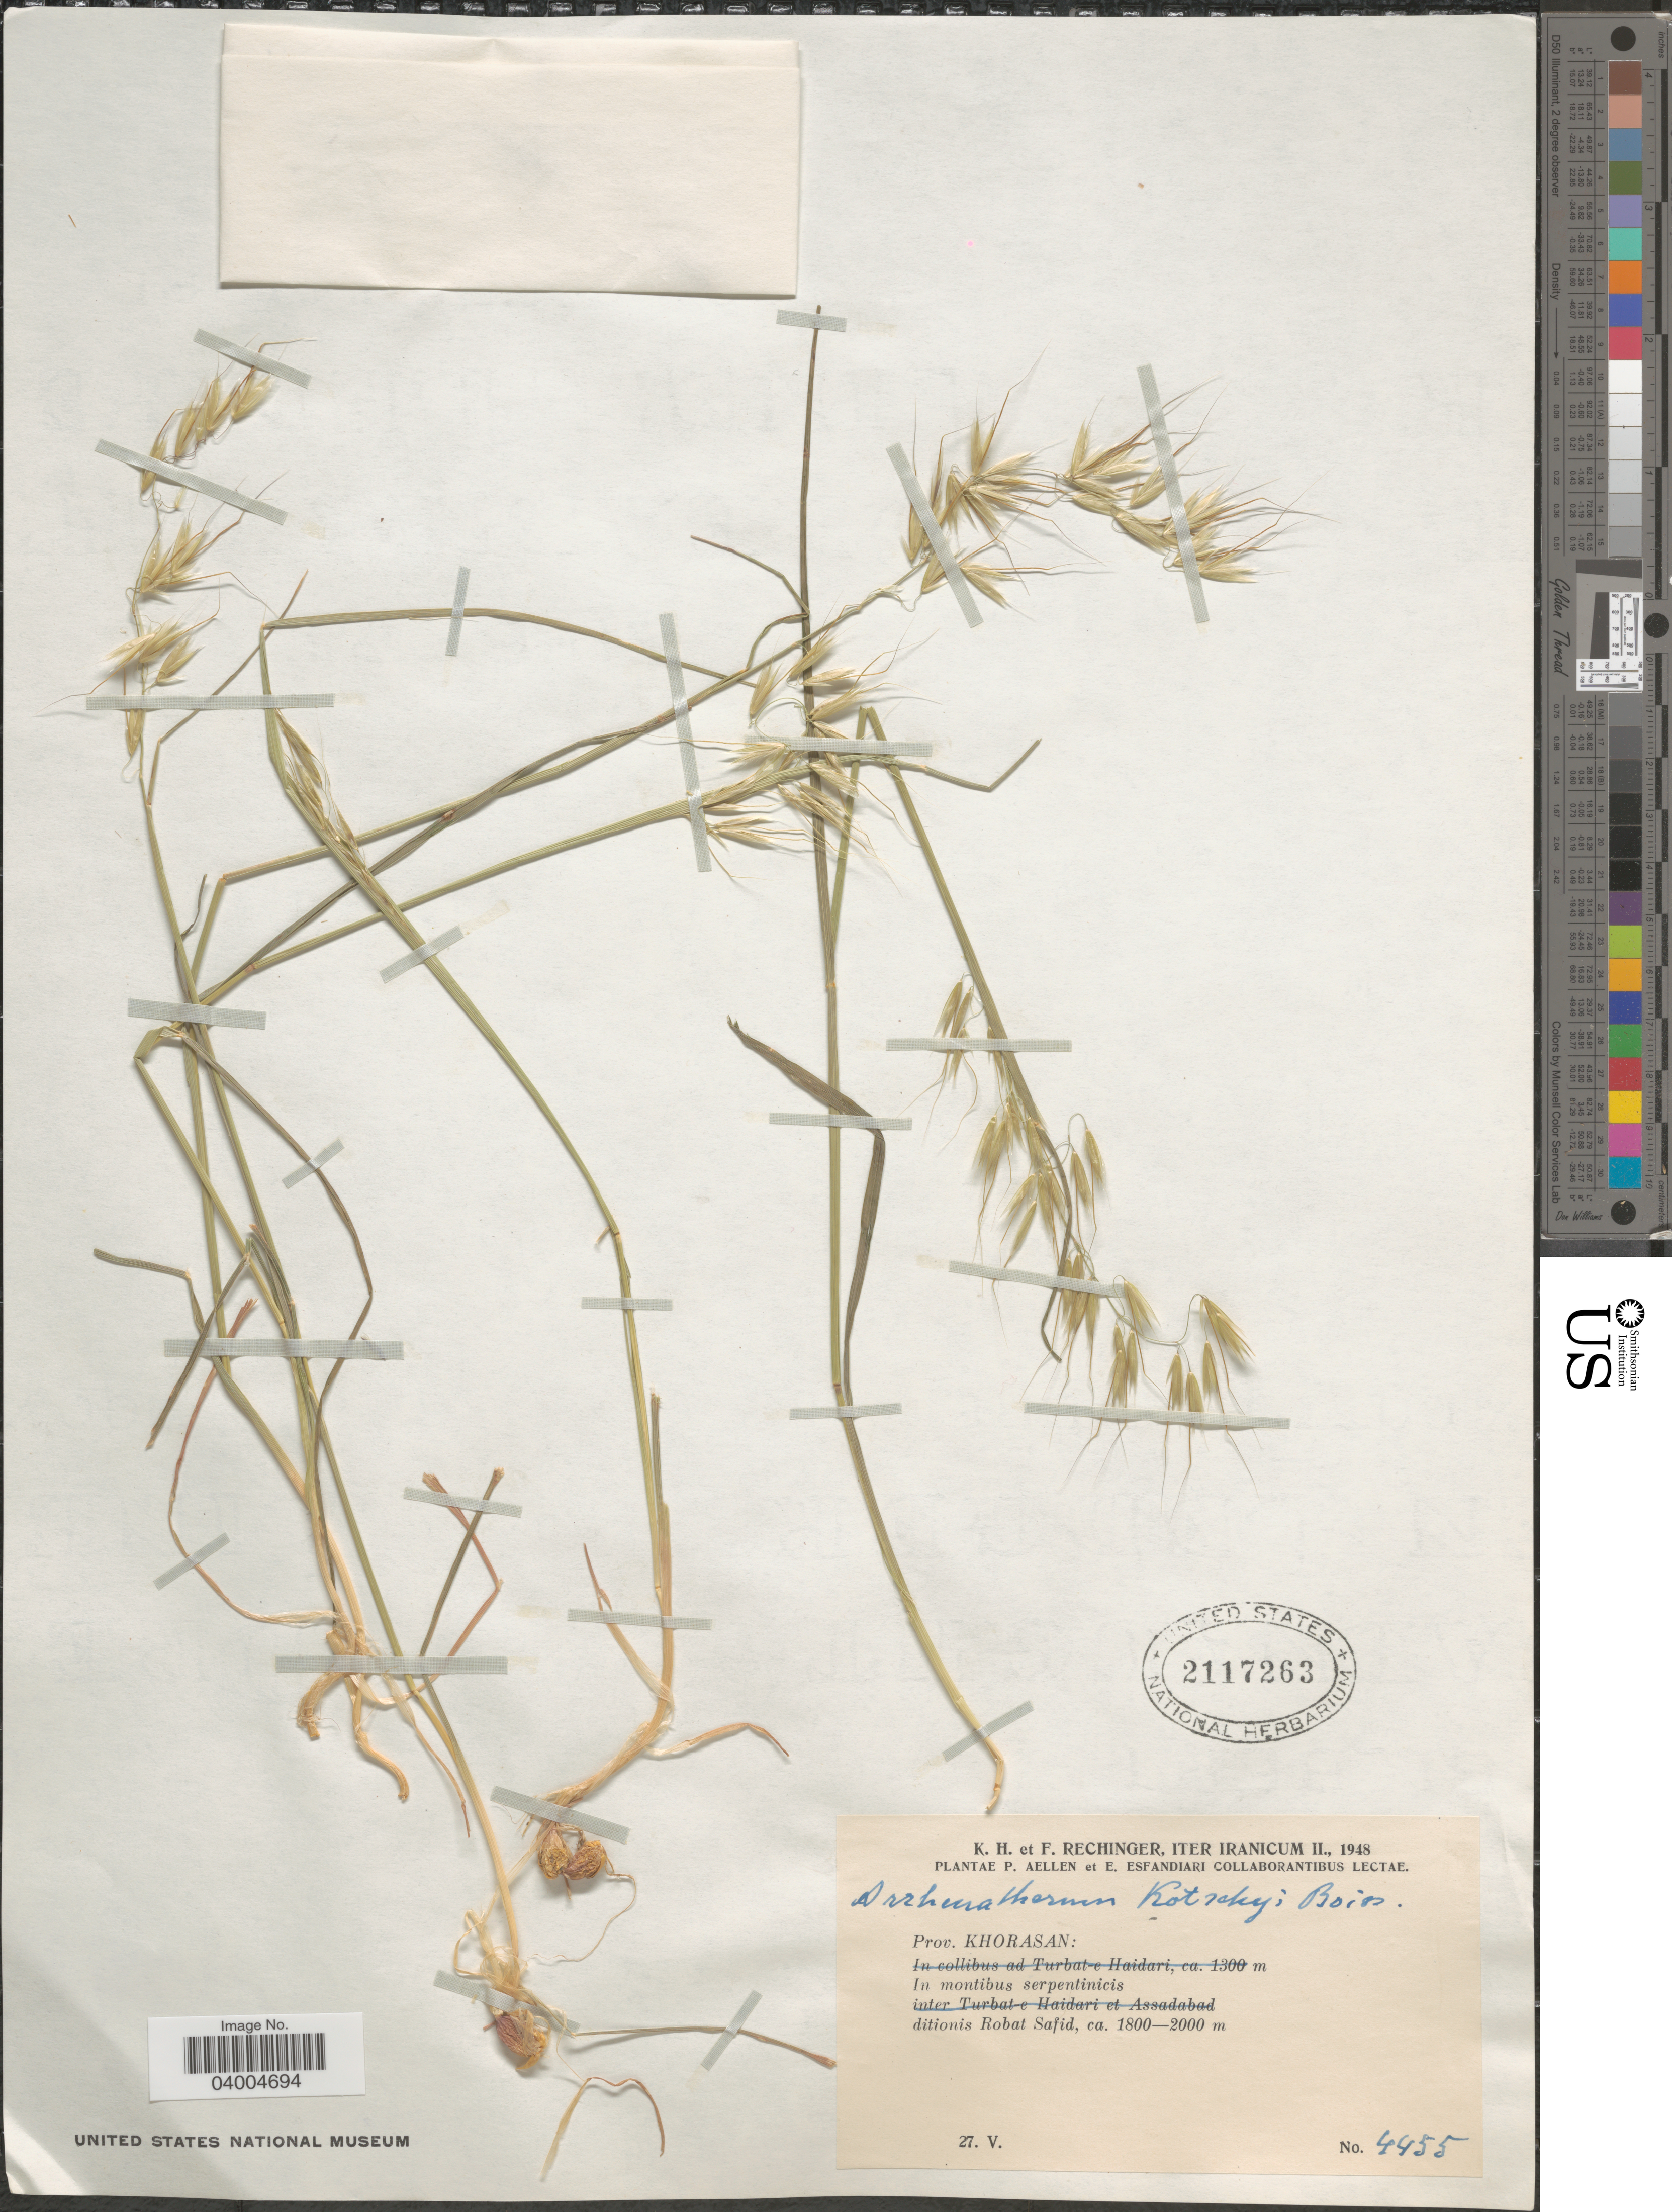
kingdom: Plantae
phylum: Tracheophyta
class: Liliopsida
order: Poales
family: Poaceae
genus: Arrhenatherum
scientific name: Arrhenatherum kotschyi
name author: Boiss.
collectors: K. H. Rechinger & F. Rechinger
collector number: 4455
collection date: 1948-05-27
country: Iran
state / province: Khorasan [obsolete]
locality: In montibus serpentinicis ditionis Robat Safid.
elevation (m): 1800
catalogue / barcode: US 2117263